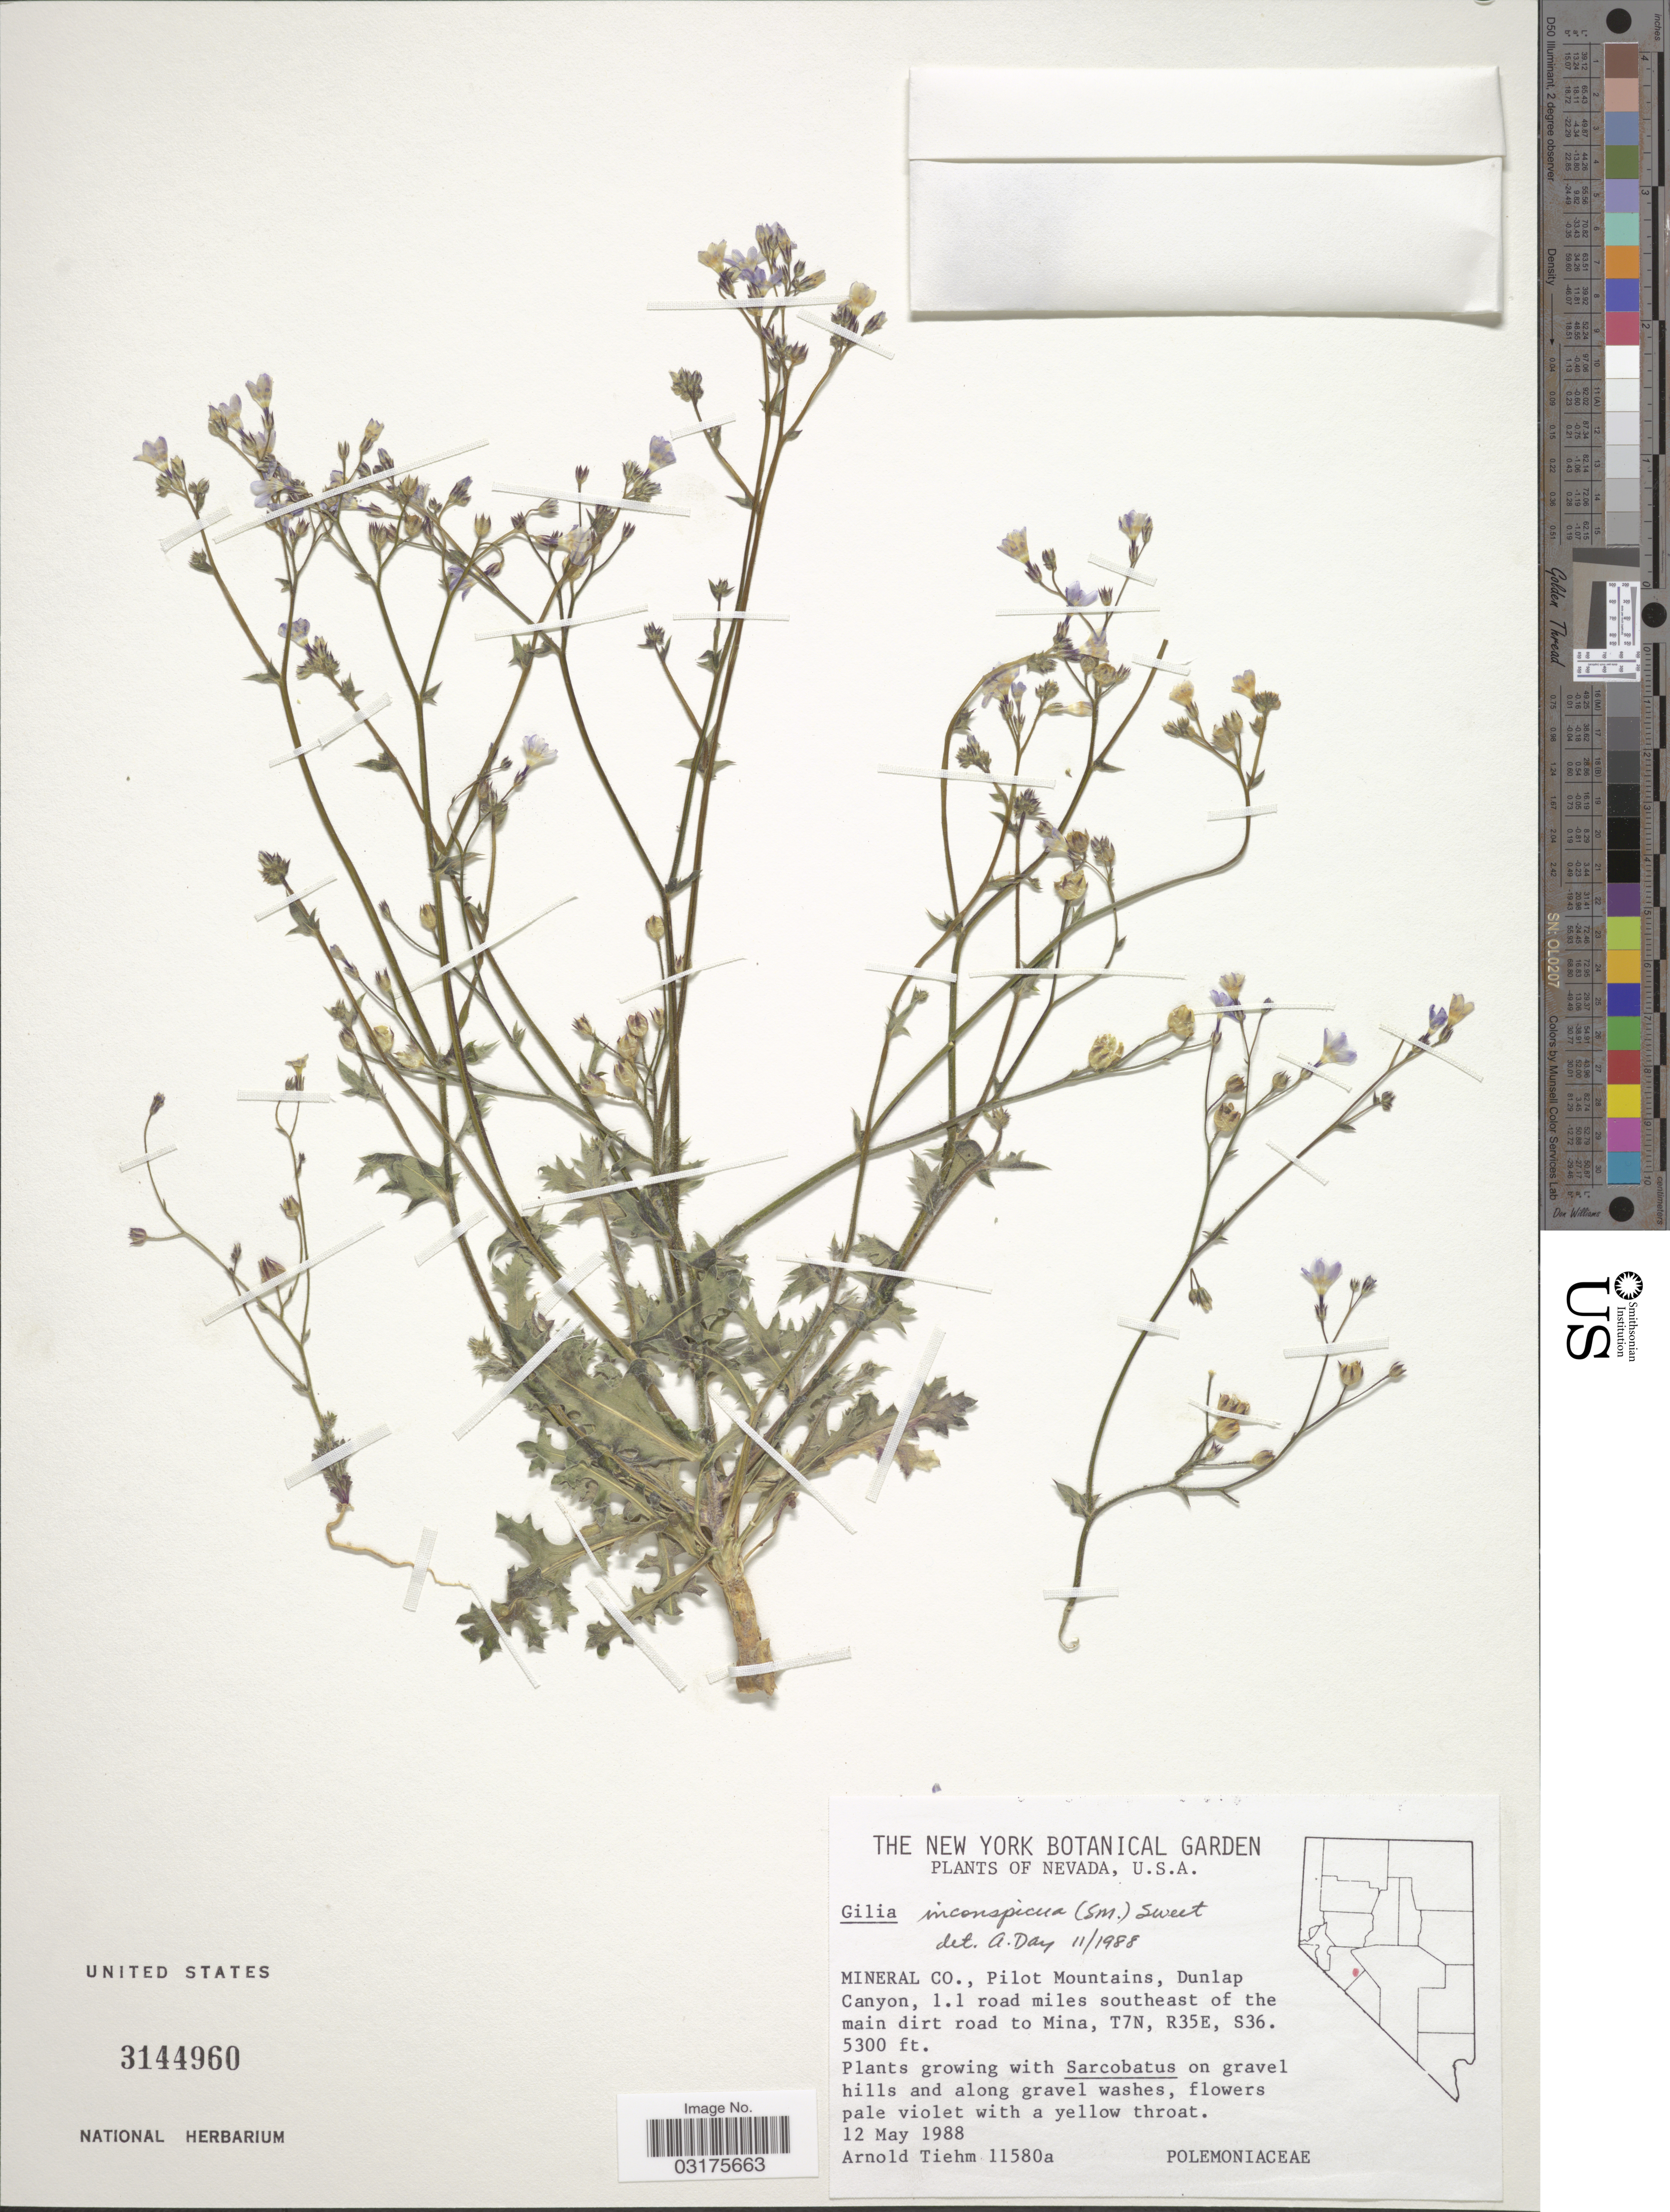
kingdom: Plantae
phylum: Tracheophyta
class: Magnoliopsida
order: Ericales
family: Polemoniaceae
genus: Gilia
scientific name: Gilia inconspicua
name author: (Sm.) Sweet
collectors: A. Tiehm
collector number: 11580a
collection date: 1988-05-12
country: United States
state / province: Nevada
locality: Mineral Co., Pilot Mountains, Dunlap Canyon, 1.1 road miles southeast of the main dirt road to Mina, T7N, R35E, S36.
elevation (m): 1615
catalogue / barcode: US 3144960